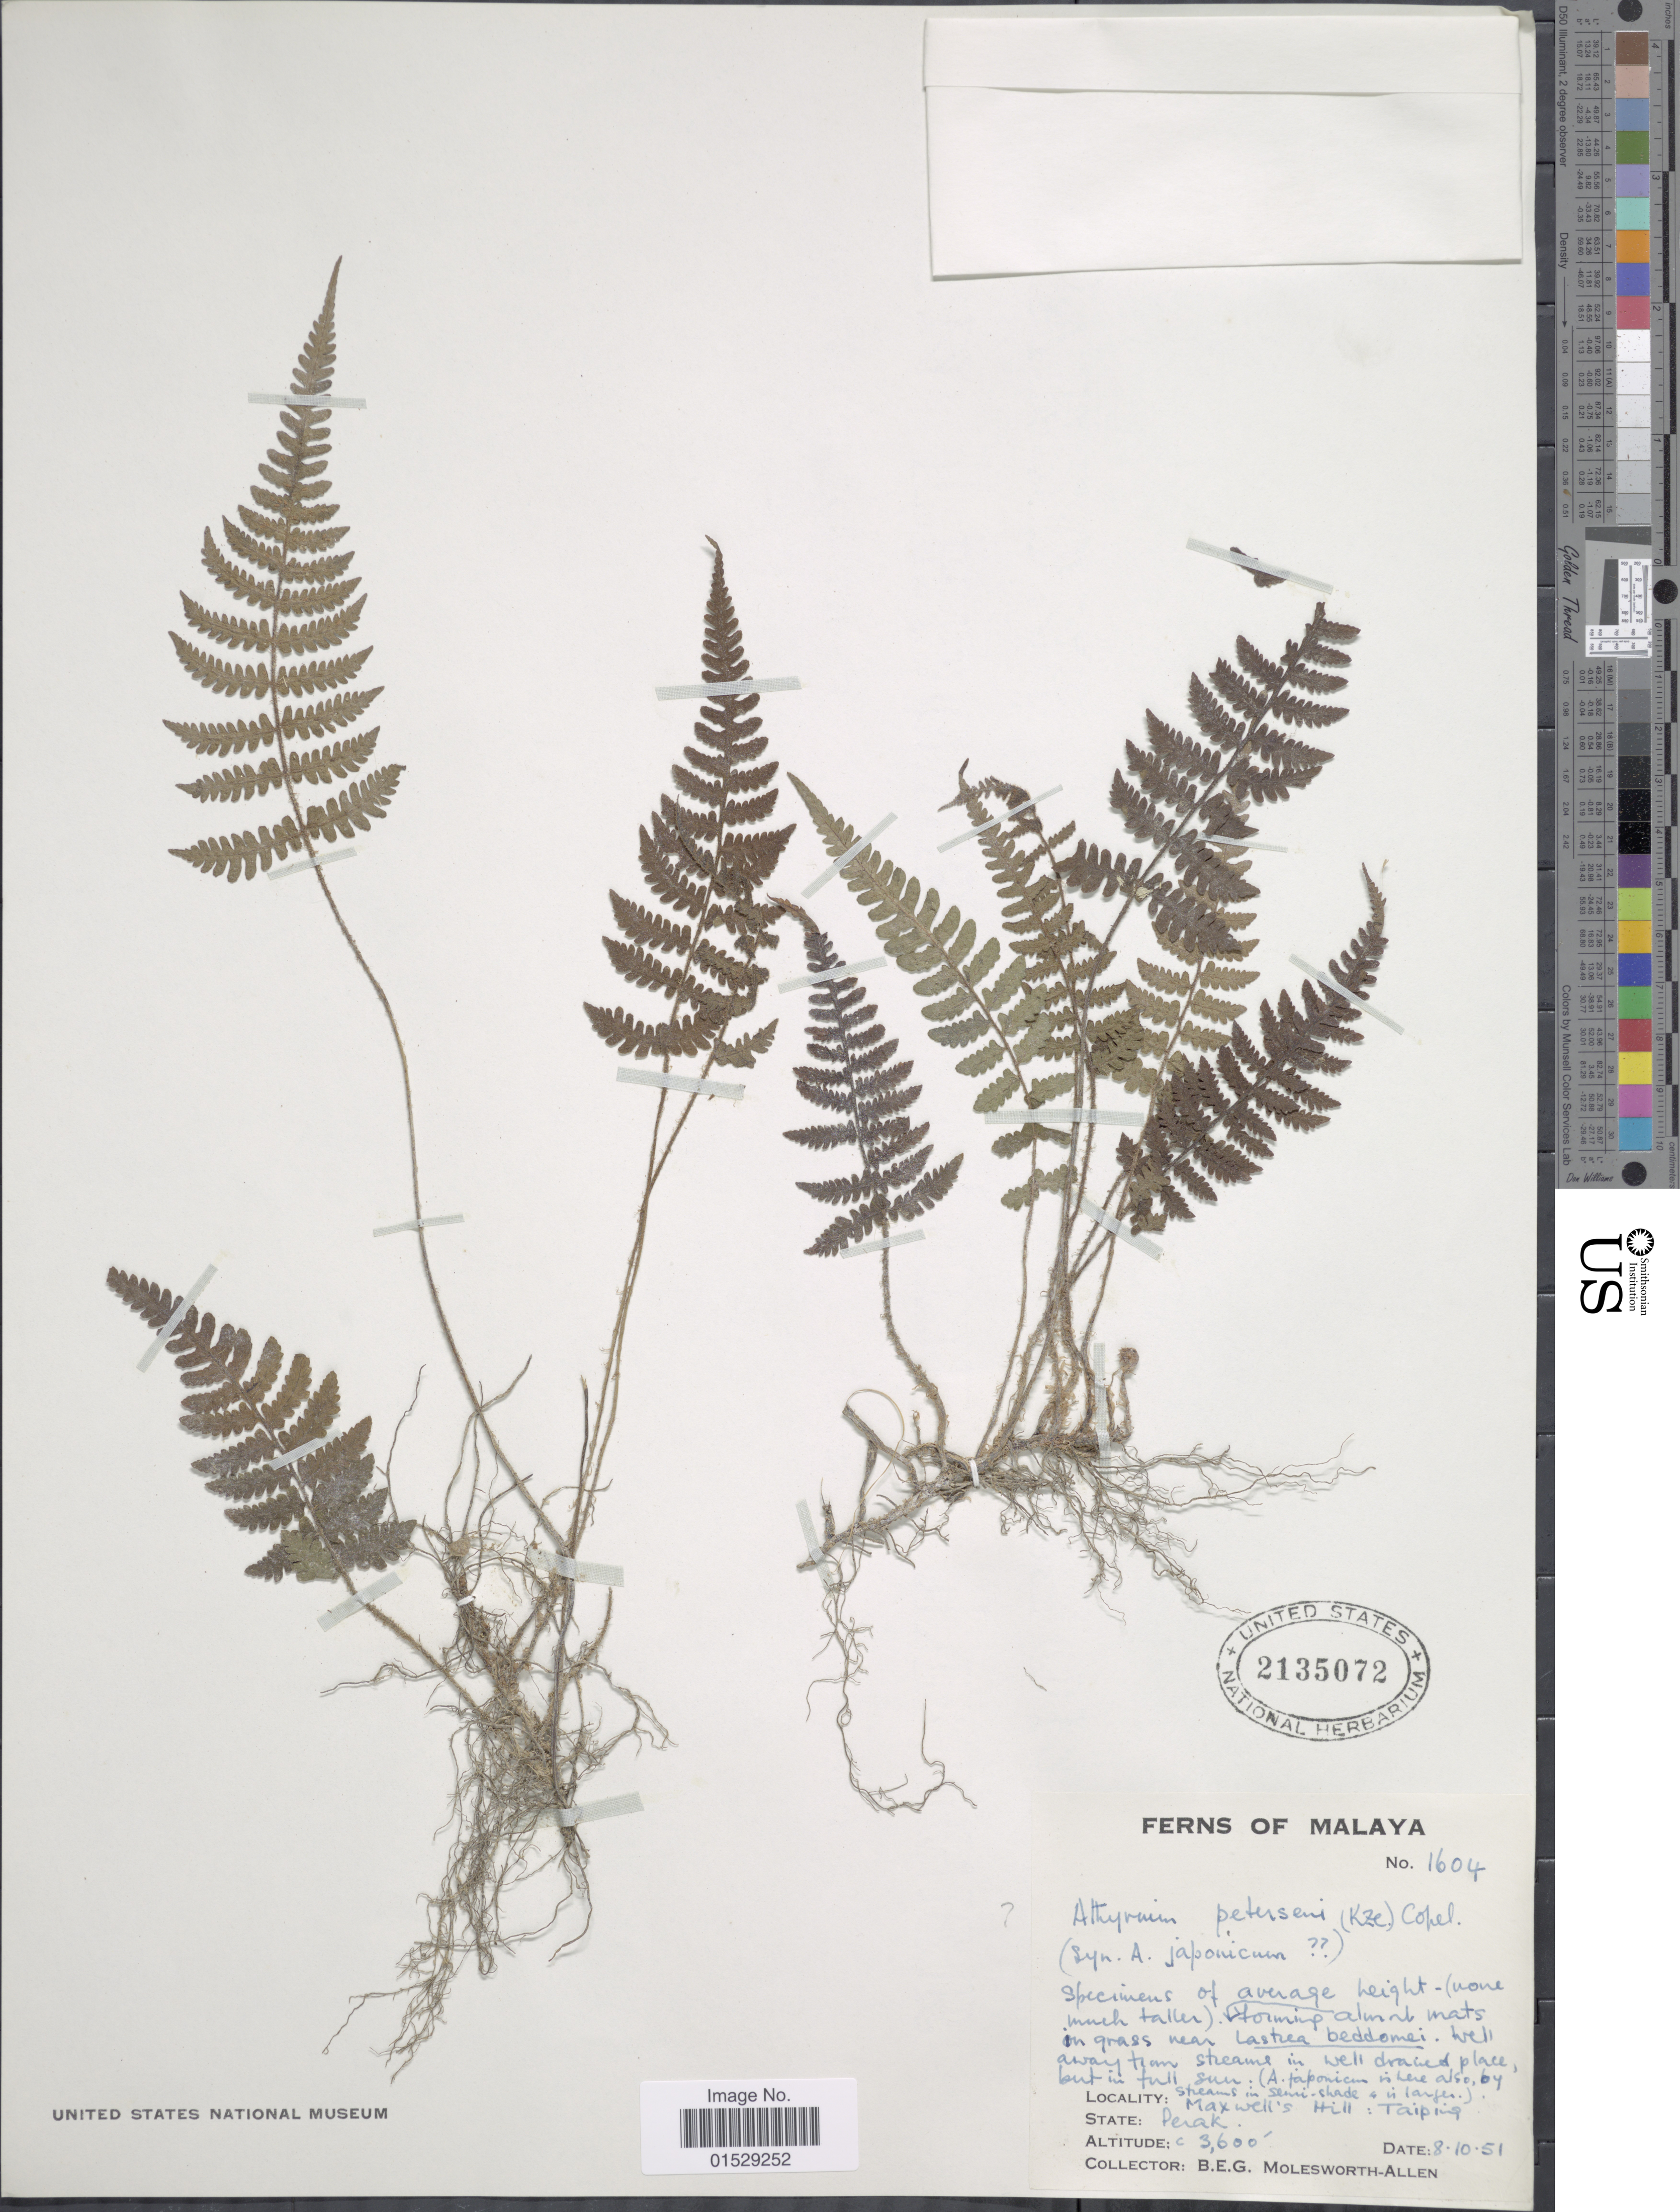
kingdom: Plantae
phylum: Tracheophyta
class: Polypodiopsida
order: Polypodiales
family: Athyriaceae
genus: Deparia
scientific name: Deparia petersenii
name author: (Kunze) M. Kato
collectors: B. E. G. Molesworth-Allen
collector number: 1604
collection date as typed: Transcribed d/m/y: 8/10/51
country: Malaysia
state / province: Perak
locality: Malaya, Maxwell's Hill, Taiping, State Perak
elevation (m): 1097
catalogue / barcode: US 2135072